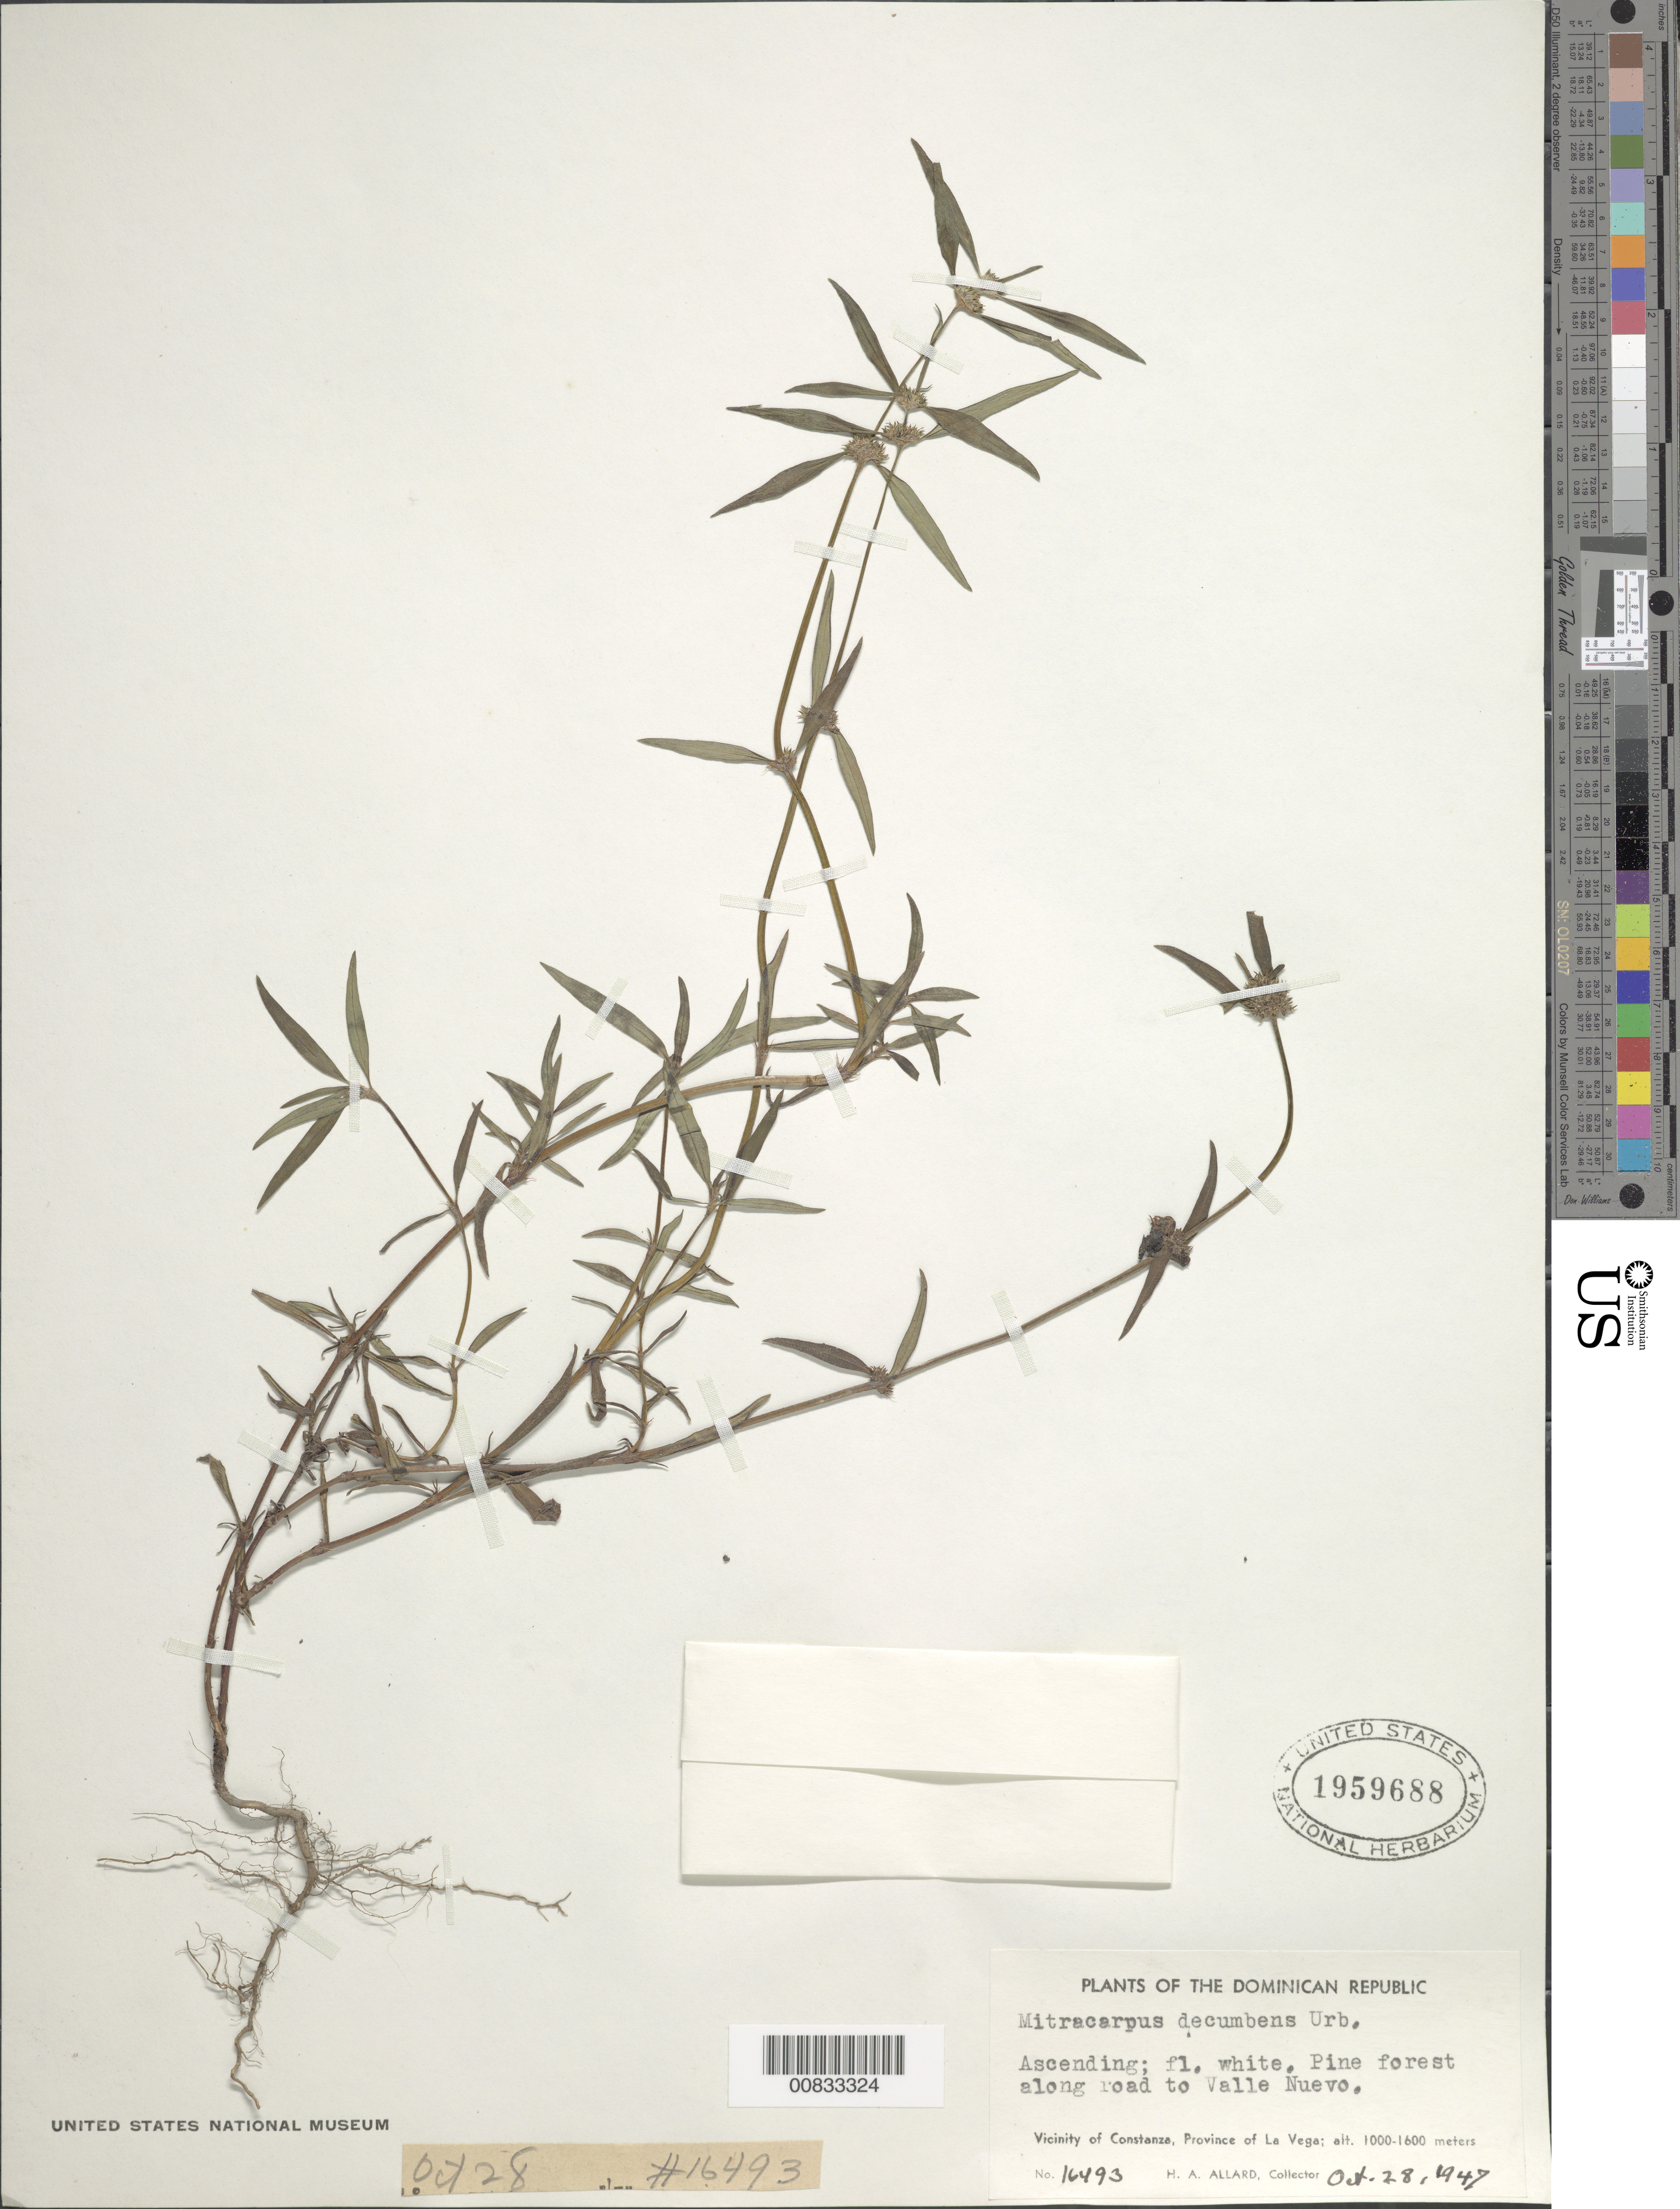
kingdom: Plantae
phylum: Tracheophyta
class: Magnoliopsida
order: Gentianales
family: Rubiaceae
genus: Mitracarpus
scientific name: Mitracarpus decumbens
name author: Urb.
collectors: H. A. Allard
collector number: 16493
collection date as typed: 28 Oct 1947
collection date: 1947-10-28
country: Dominican Republic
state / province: La Vega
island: Hispaniola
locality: Vicinity of Constanza, along road to Valle Nuevo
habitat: Pine forest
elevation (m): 1000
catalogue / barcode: US 1959688